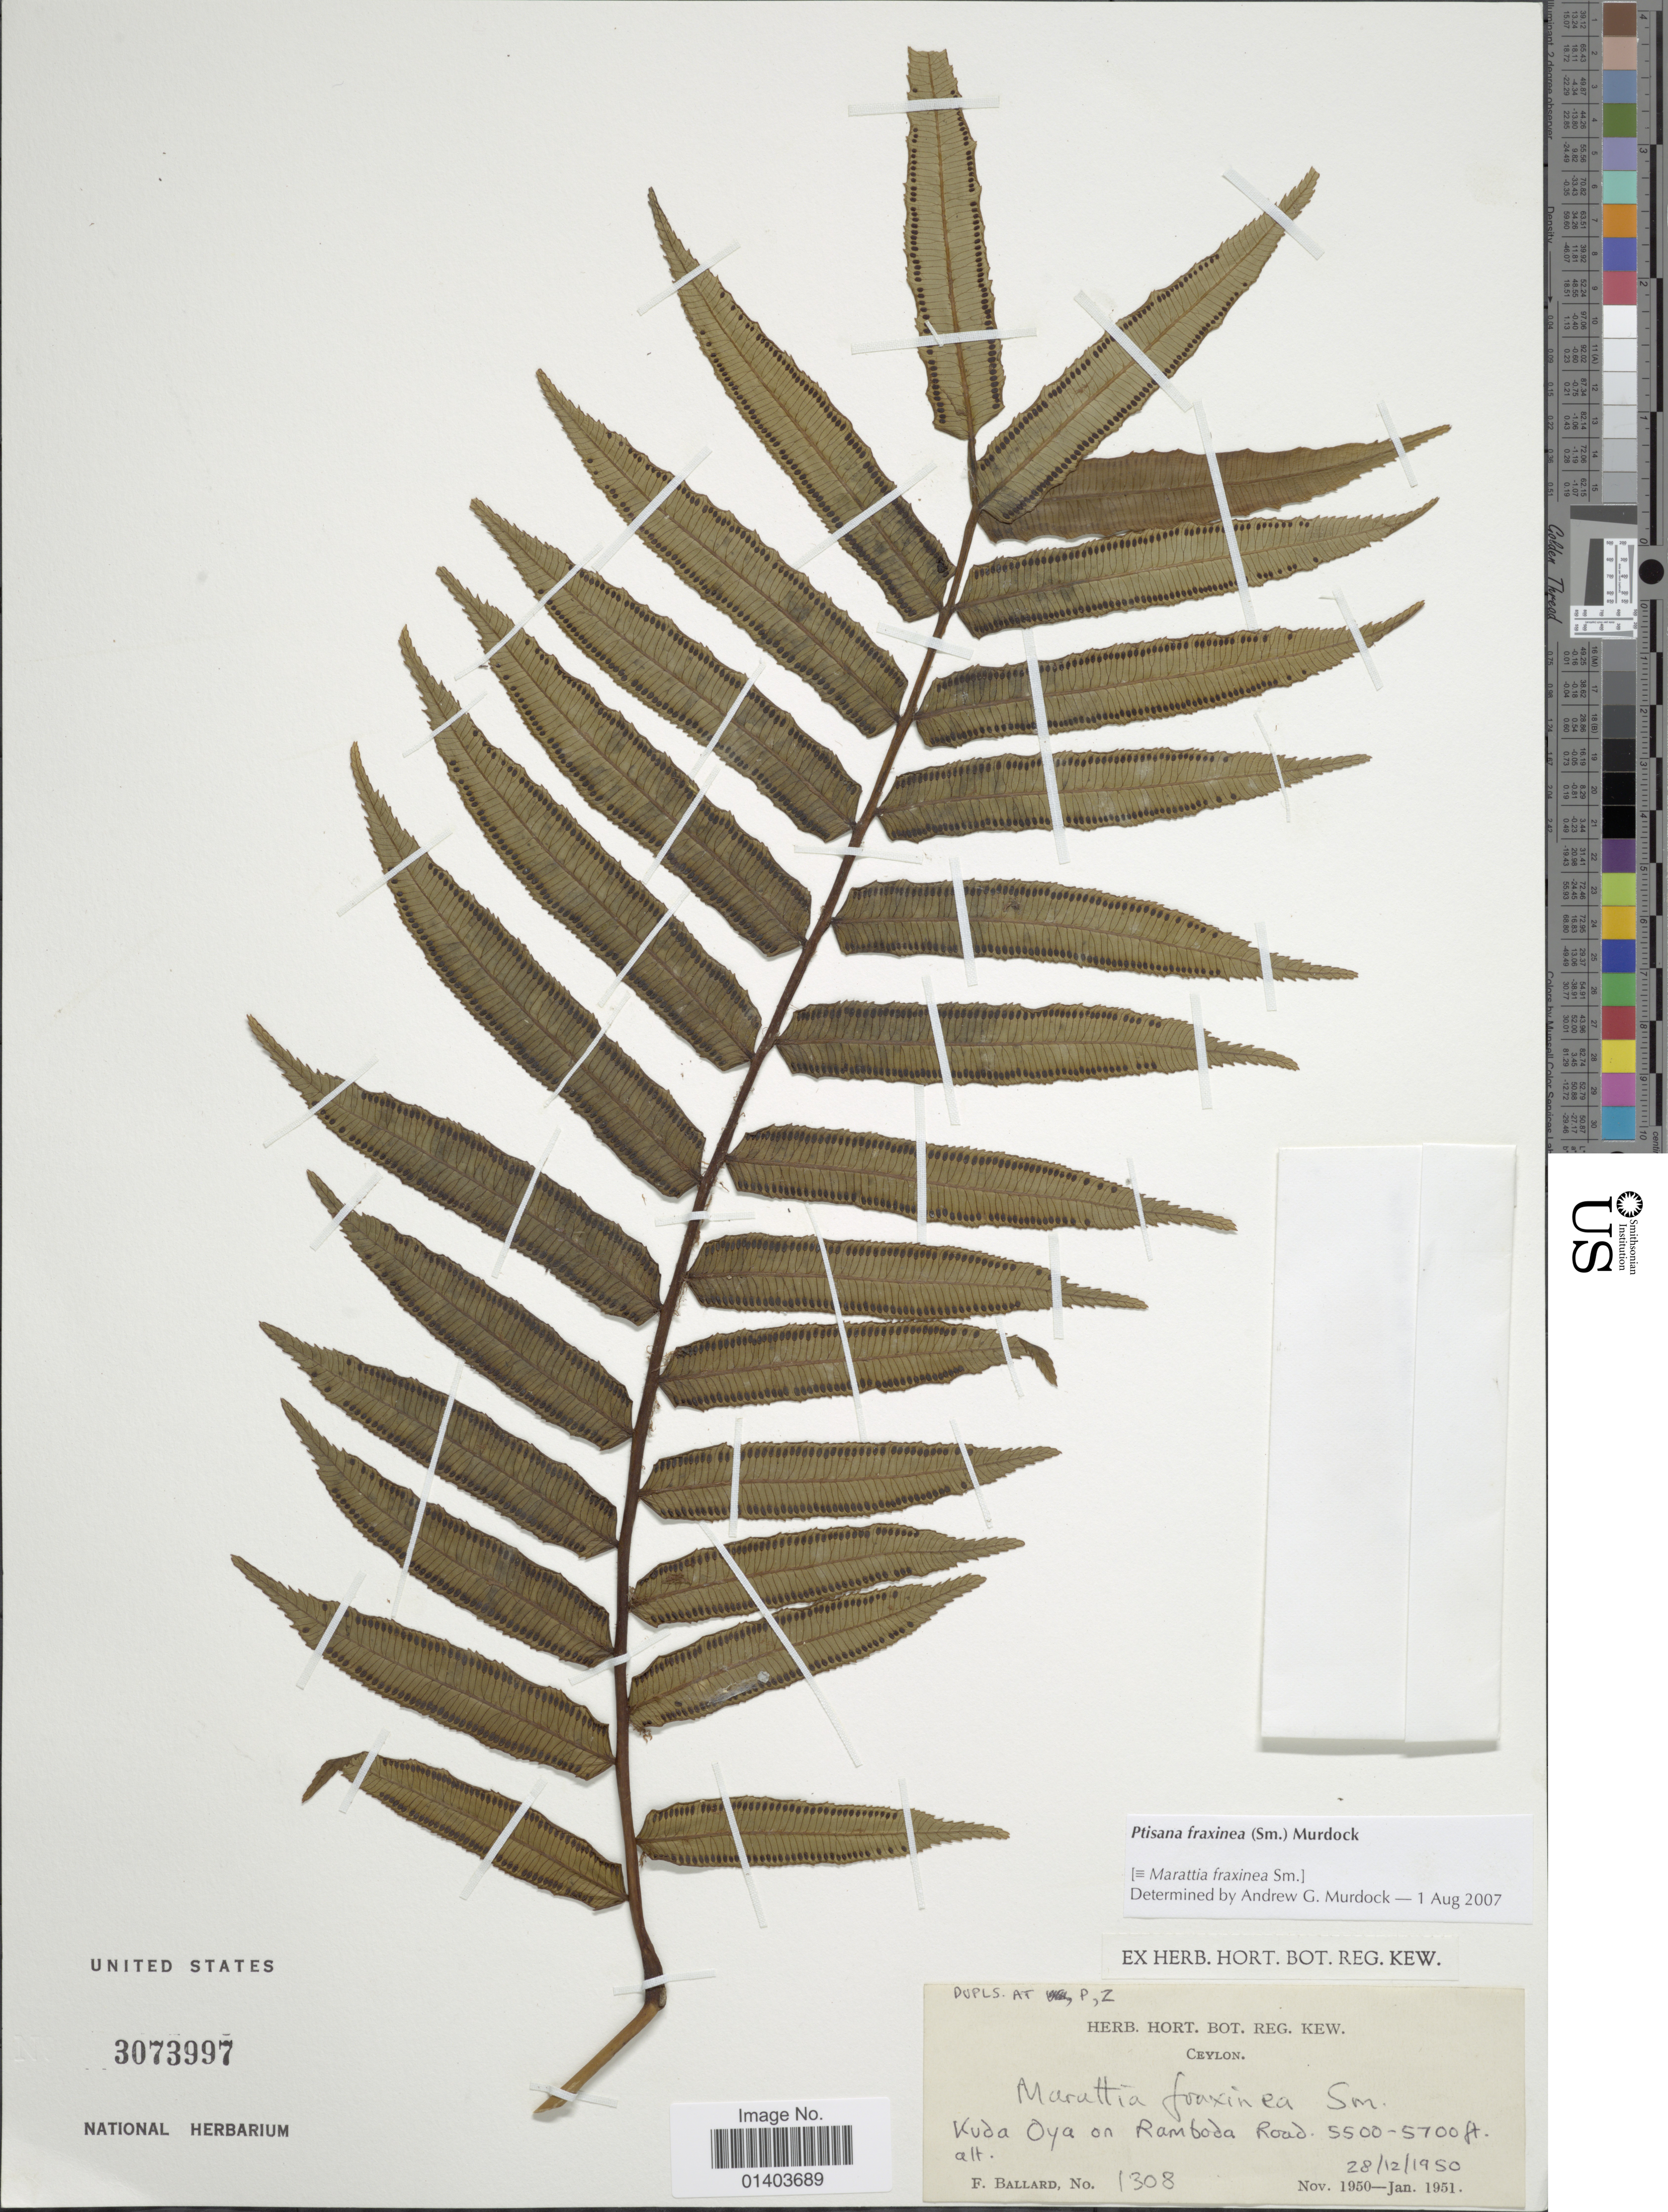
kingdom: Plantae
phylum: Tracheophyta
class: Polypodiopsida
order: Marattiales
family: Marattiaceae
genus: Ptisana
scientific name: Ptisana fraxinea var. fraxinea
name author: (Sm.) Murdock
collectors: F. Ballard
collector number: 1308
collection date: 1950-12-28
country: Sri Lanka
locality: Ceylon, Kuda Oya on Ramboda Road [interpreted]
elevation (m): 1676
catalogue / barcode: US 3073997